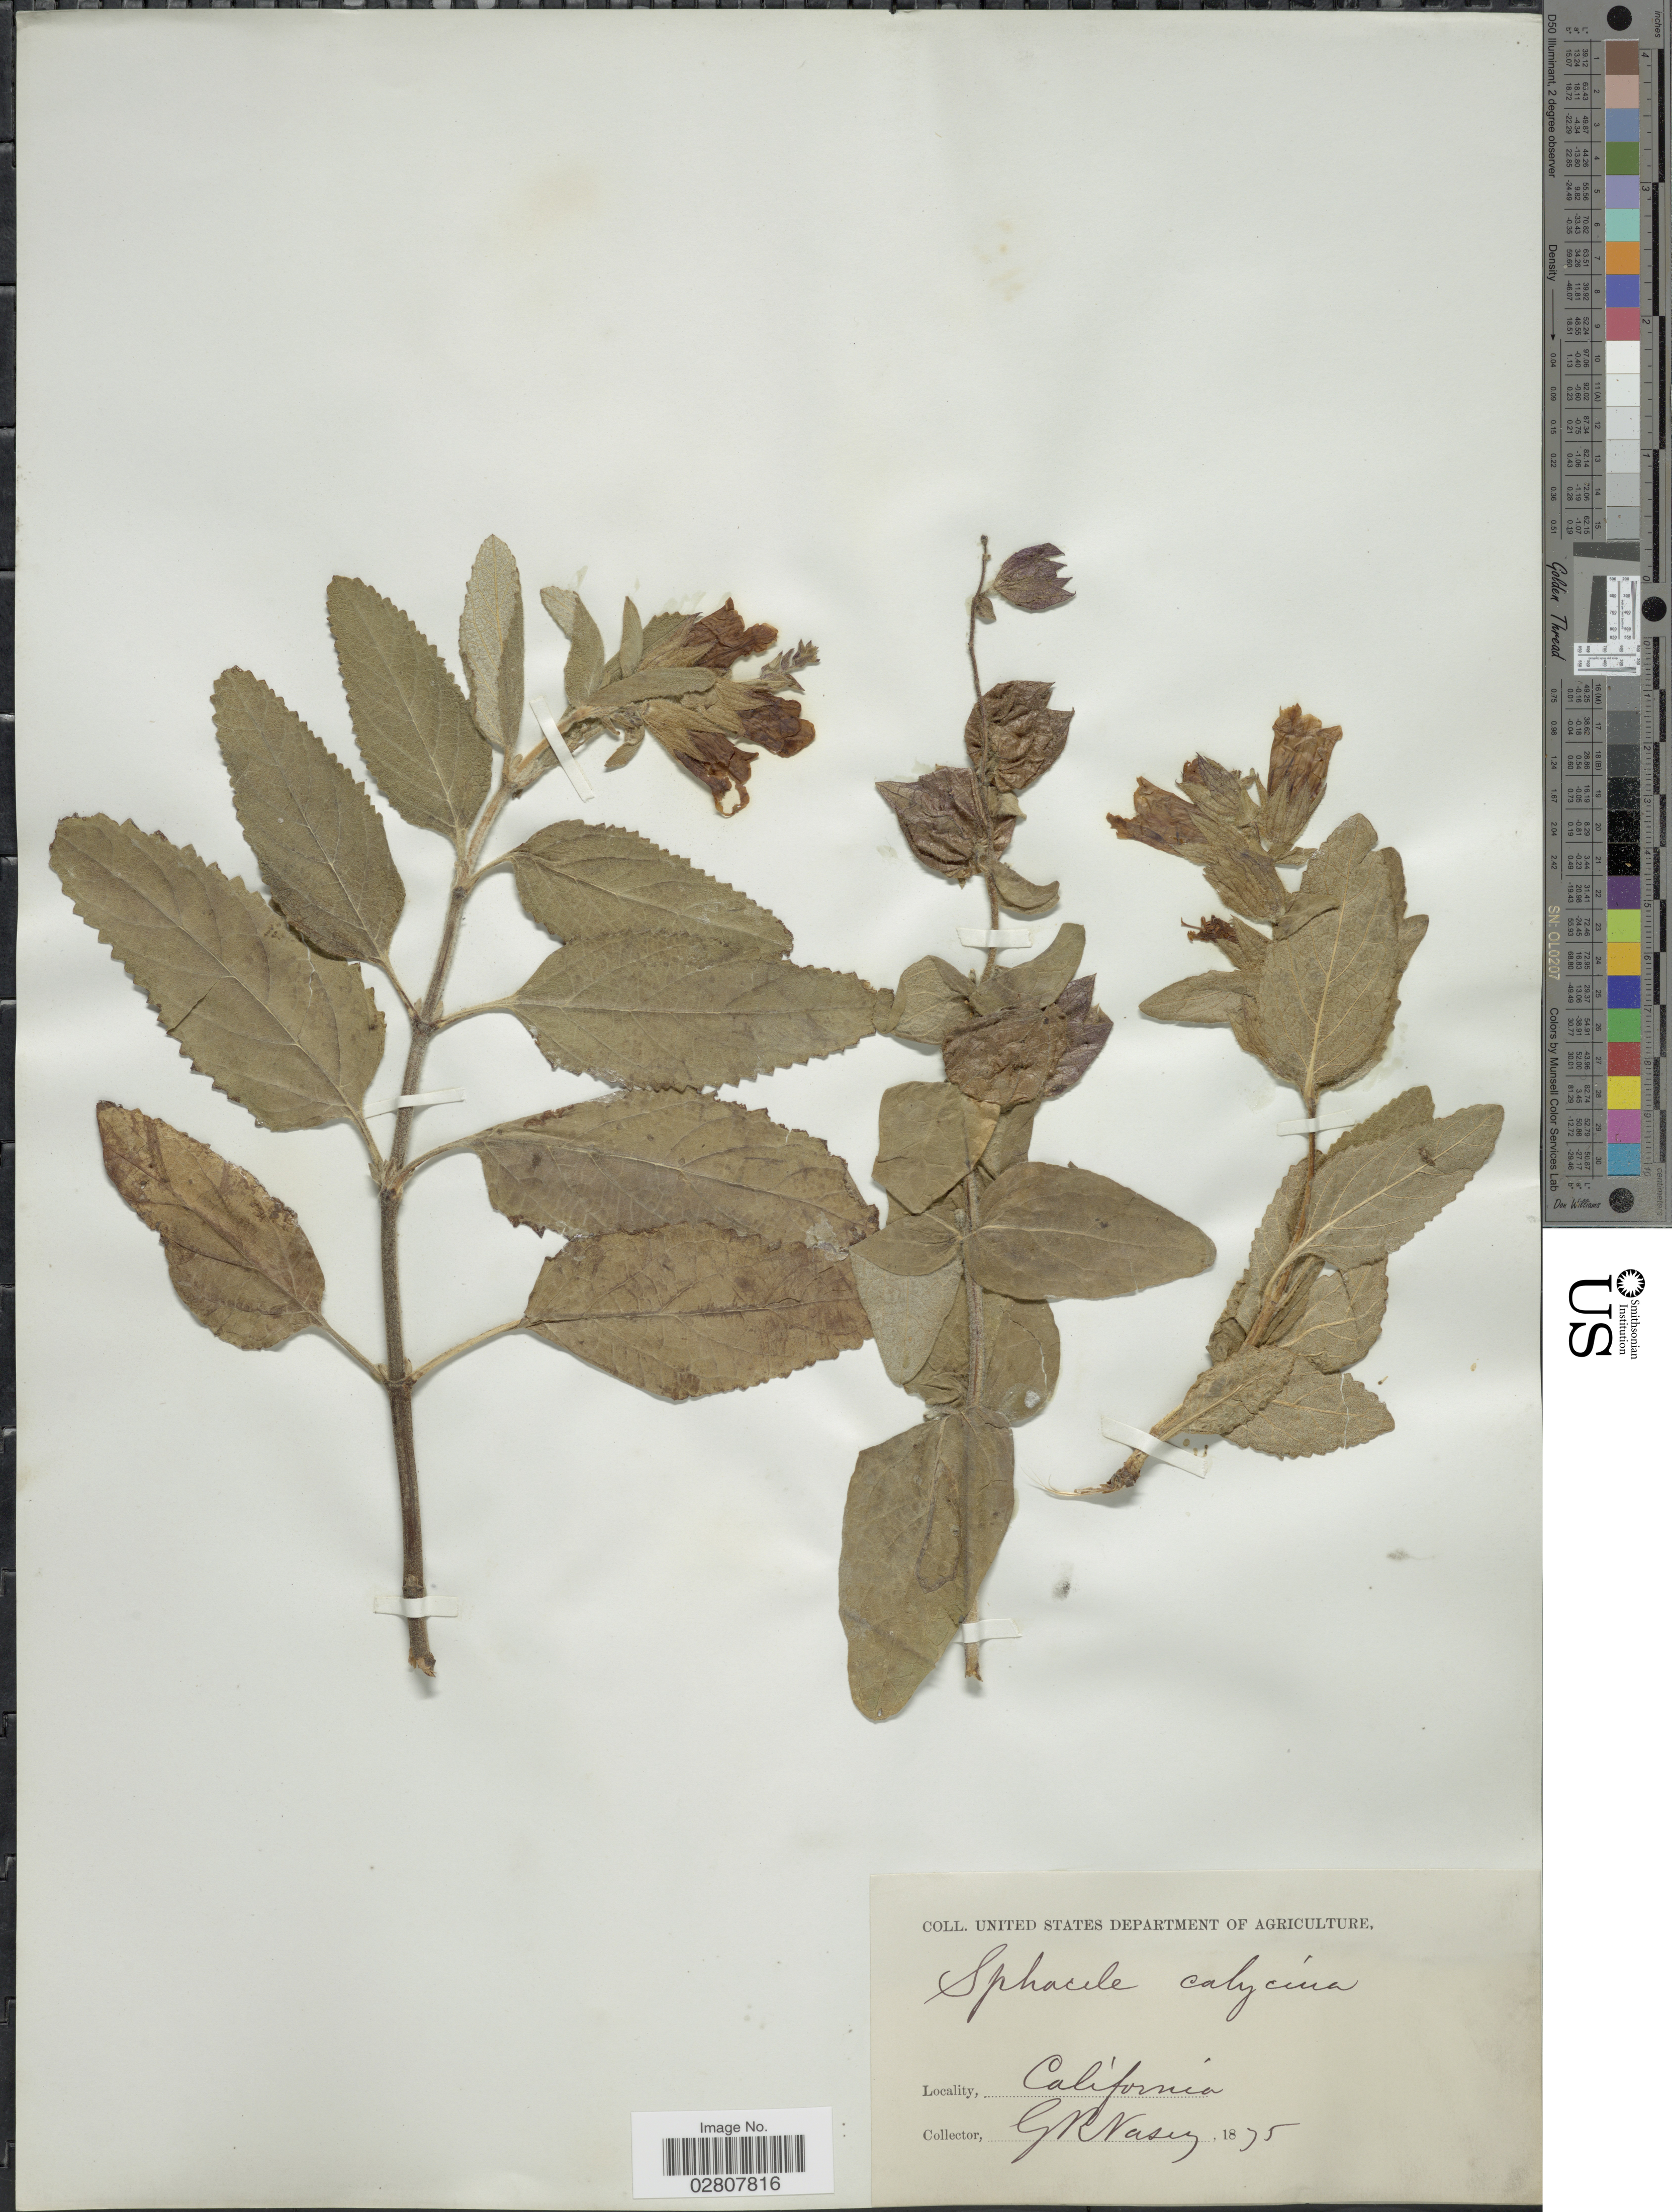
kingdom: Plantae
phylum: Tracheophyta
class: Magnoliopsida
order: Lamiales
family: Lamiaceae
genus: Lepechinia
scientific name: Lepechinia calycina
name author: (Benth.) Epling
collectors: G. R. Vasey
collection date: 1875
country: United States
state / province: California